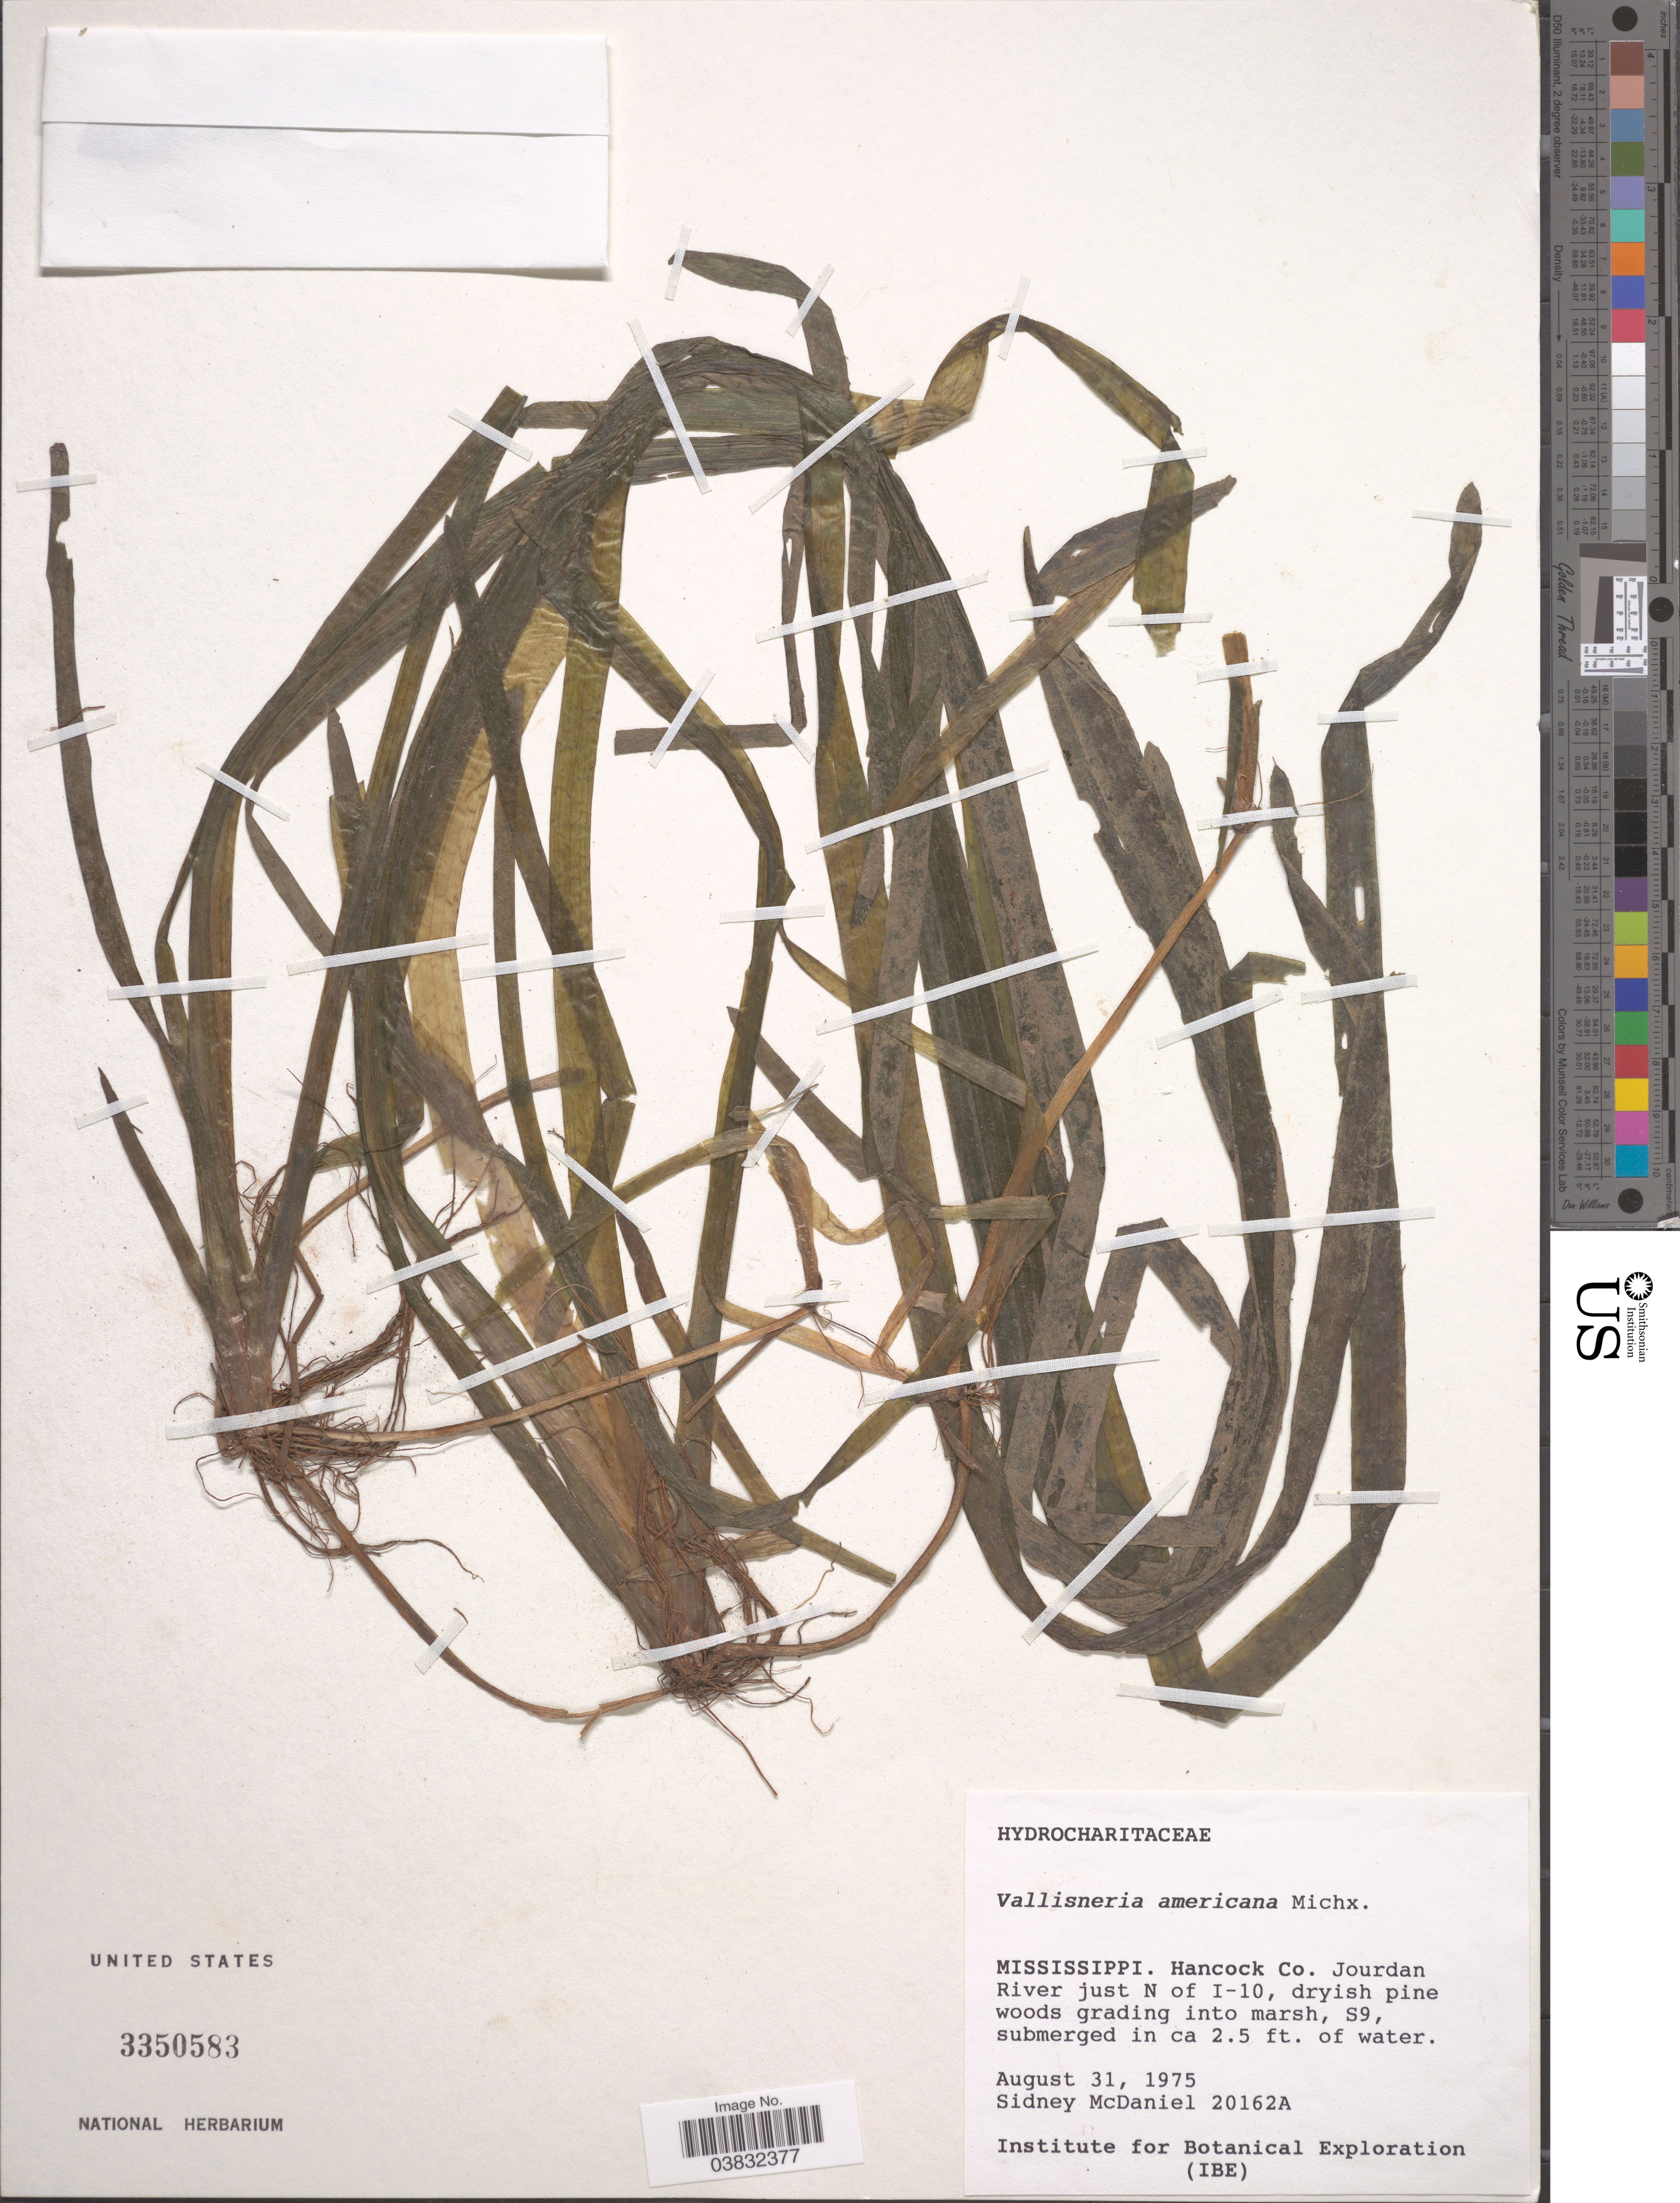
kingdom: Plantae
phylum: Tracheophyta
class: Liliopsida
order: Alismatales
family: Hydrocharitaceae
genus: Vallisneria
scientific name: Vallisneria americana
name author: Michx.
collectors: S. McDaniel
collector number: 20162A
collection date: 1975-08-31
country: United States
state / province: Mississippi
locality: Hancock Co. Jourdan River just N of I-10, dryish pine woods grading into marsh, S9.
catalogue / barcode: US 3350583